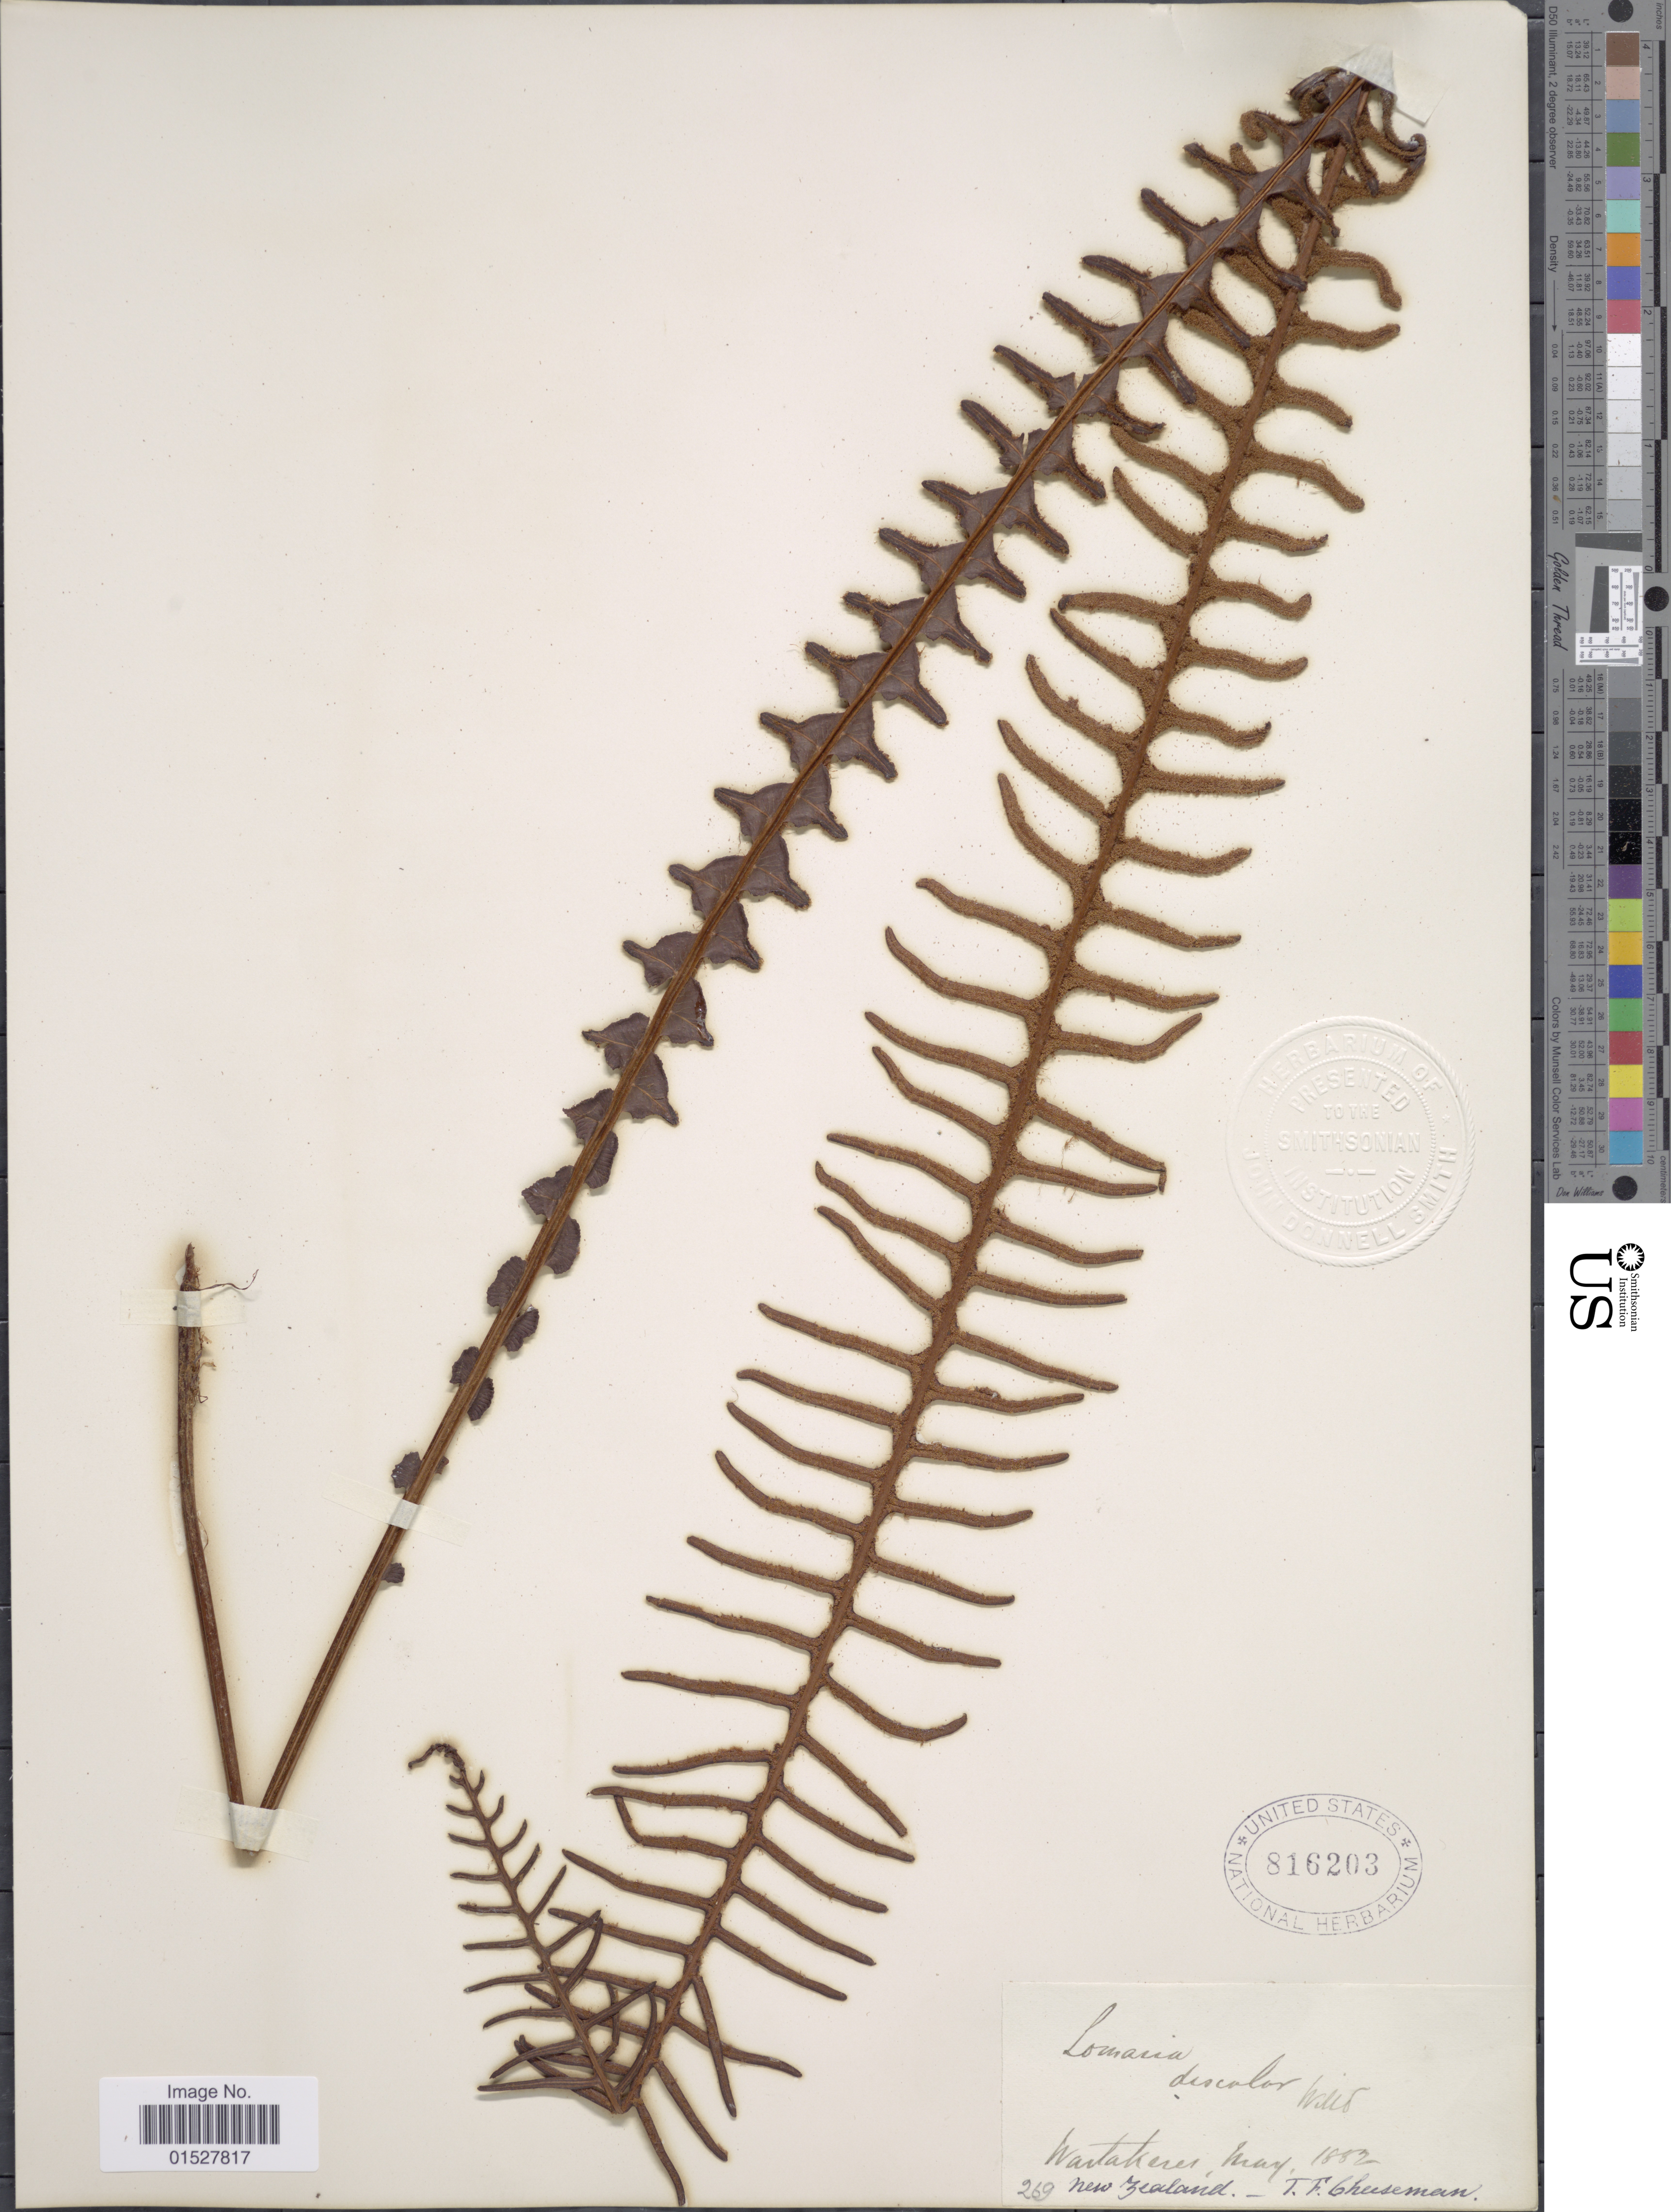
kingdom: Plantae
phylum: Tracheophyta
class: Polypodiopsida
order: Polypodiales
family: Blechnaceae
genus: Blechnum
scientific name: Blechnum discolor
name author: (G. Forst.) Keyserl.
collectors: T. F. Cheeseman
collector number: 269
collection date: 1882-05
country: New Zealand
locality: Waitakere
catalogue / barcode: US 816203